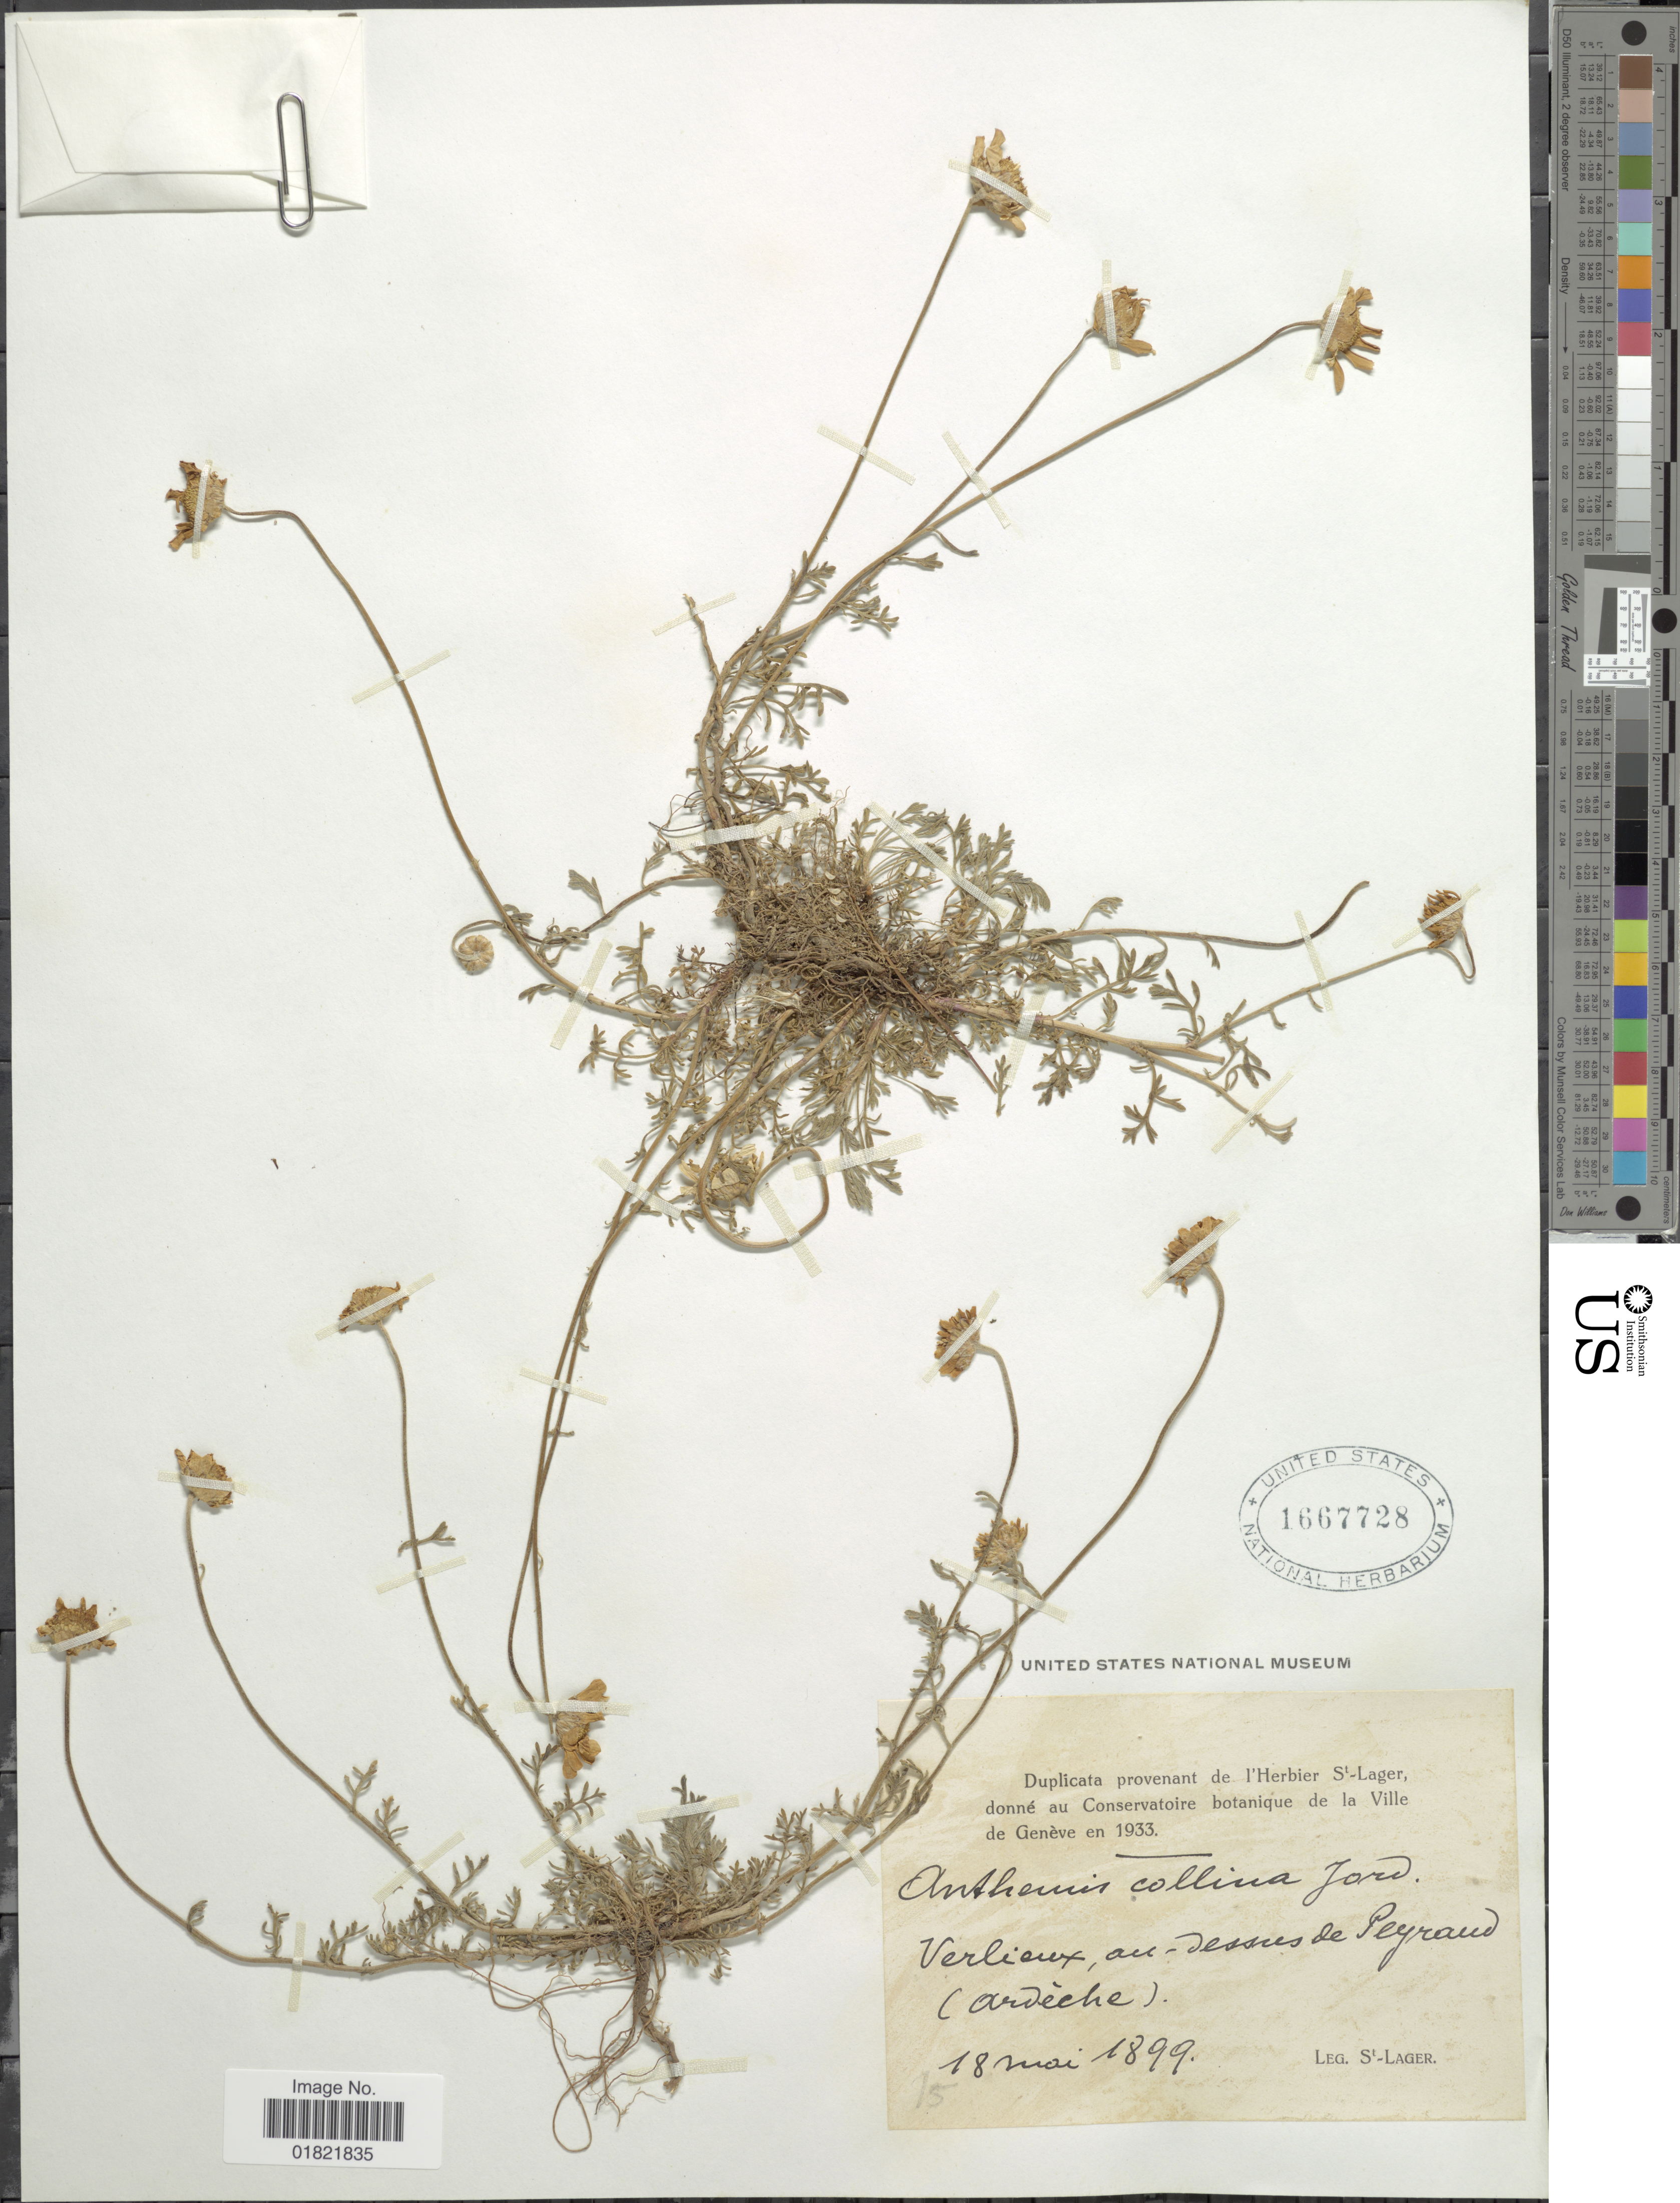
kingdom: Plantae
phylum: Tracheophyta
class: Magnoliopsida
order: Asterales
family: Asteraceae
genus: Anthemis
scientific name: Anthemis collina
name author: Jord.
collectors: -. St. Lager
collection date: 1899-05-18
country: France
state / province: Auvergne-Rhône-Alpes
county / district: Ardèche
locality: Verlieux, au-Jessus de Peyraud (ardeche)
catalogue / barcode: US 1667728